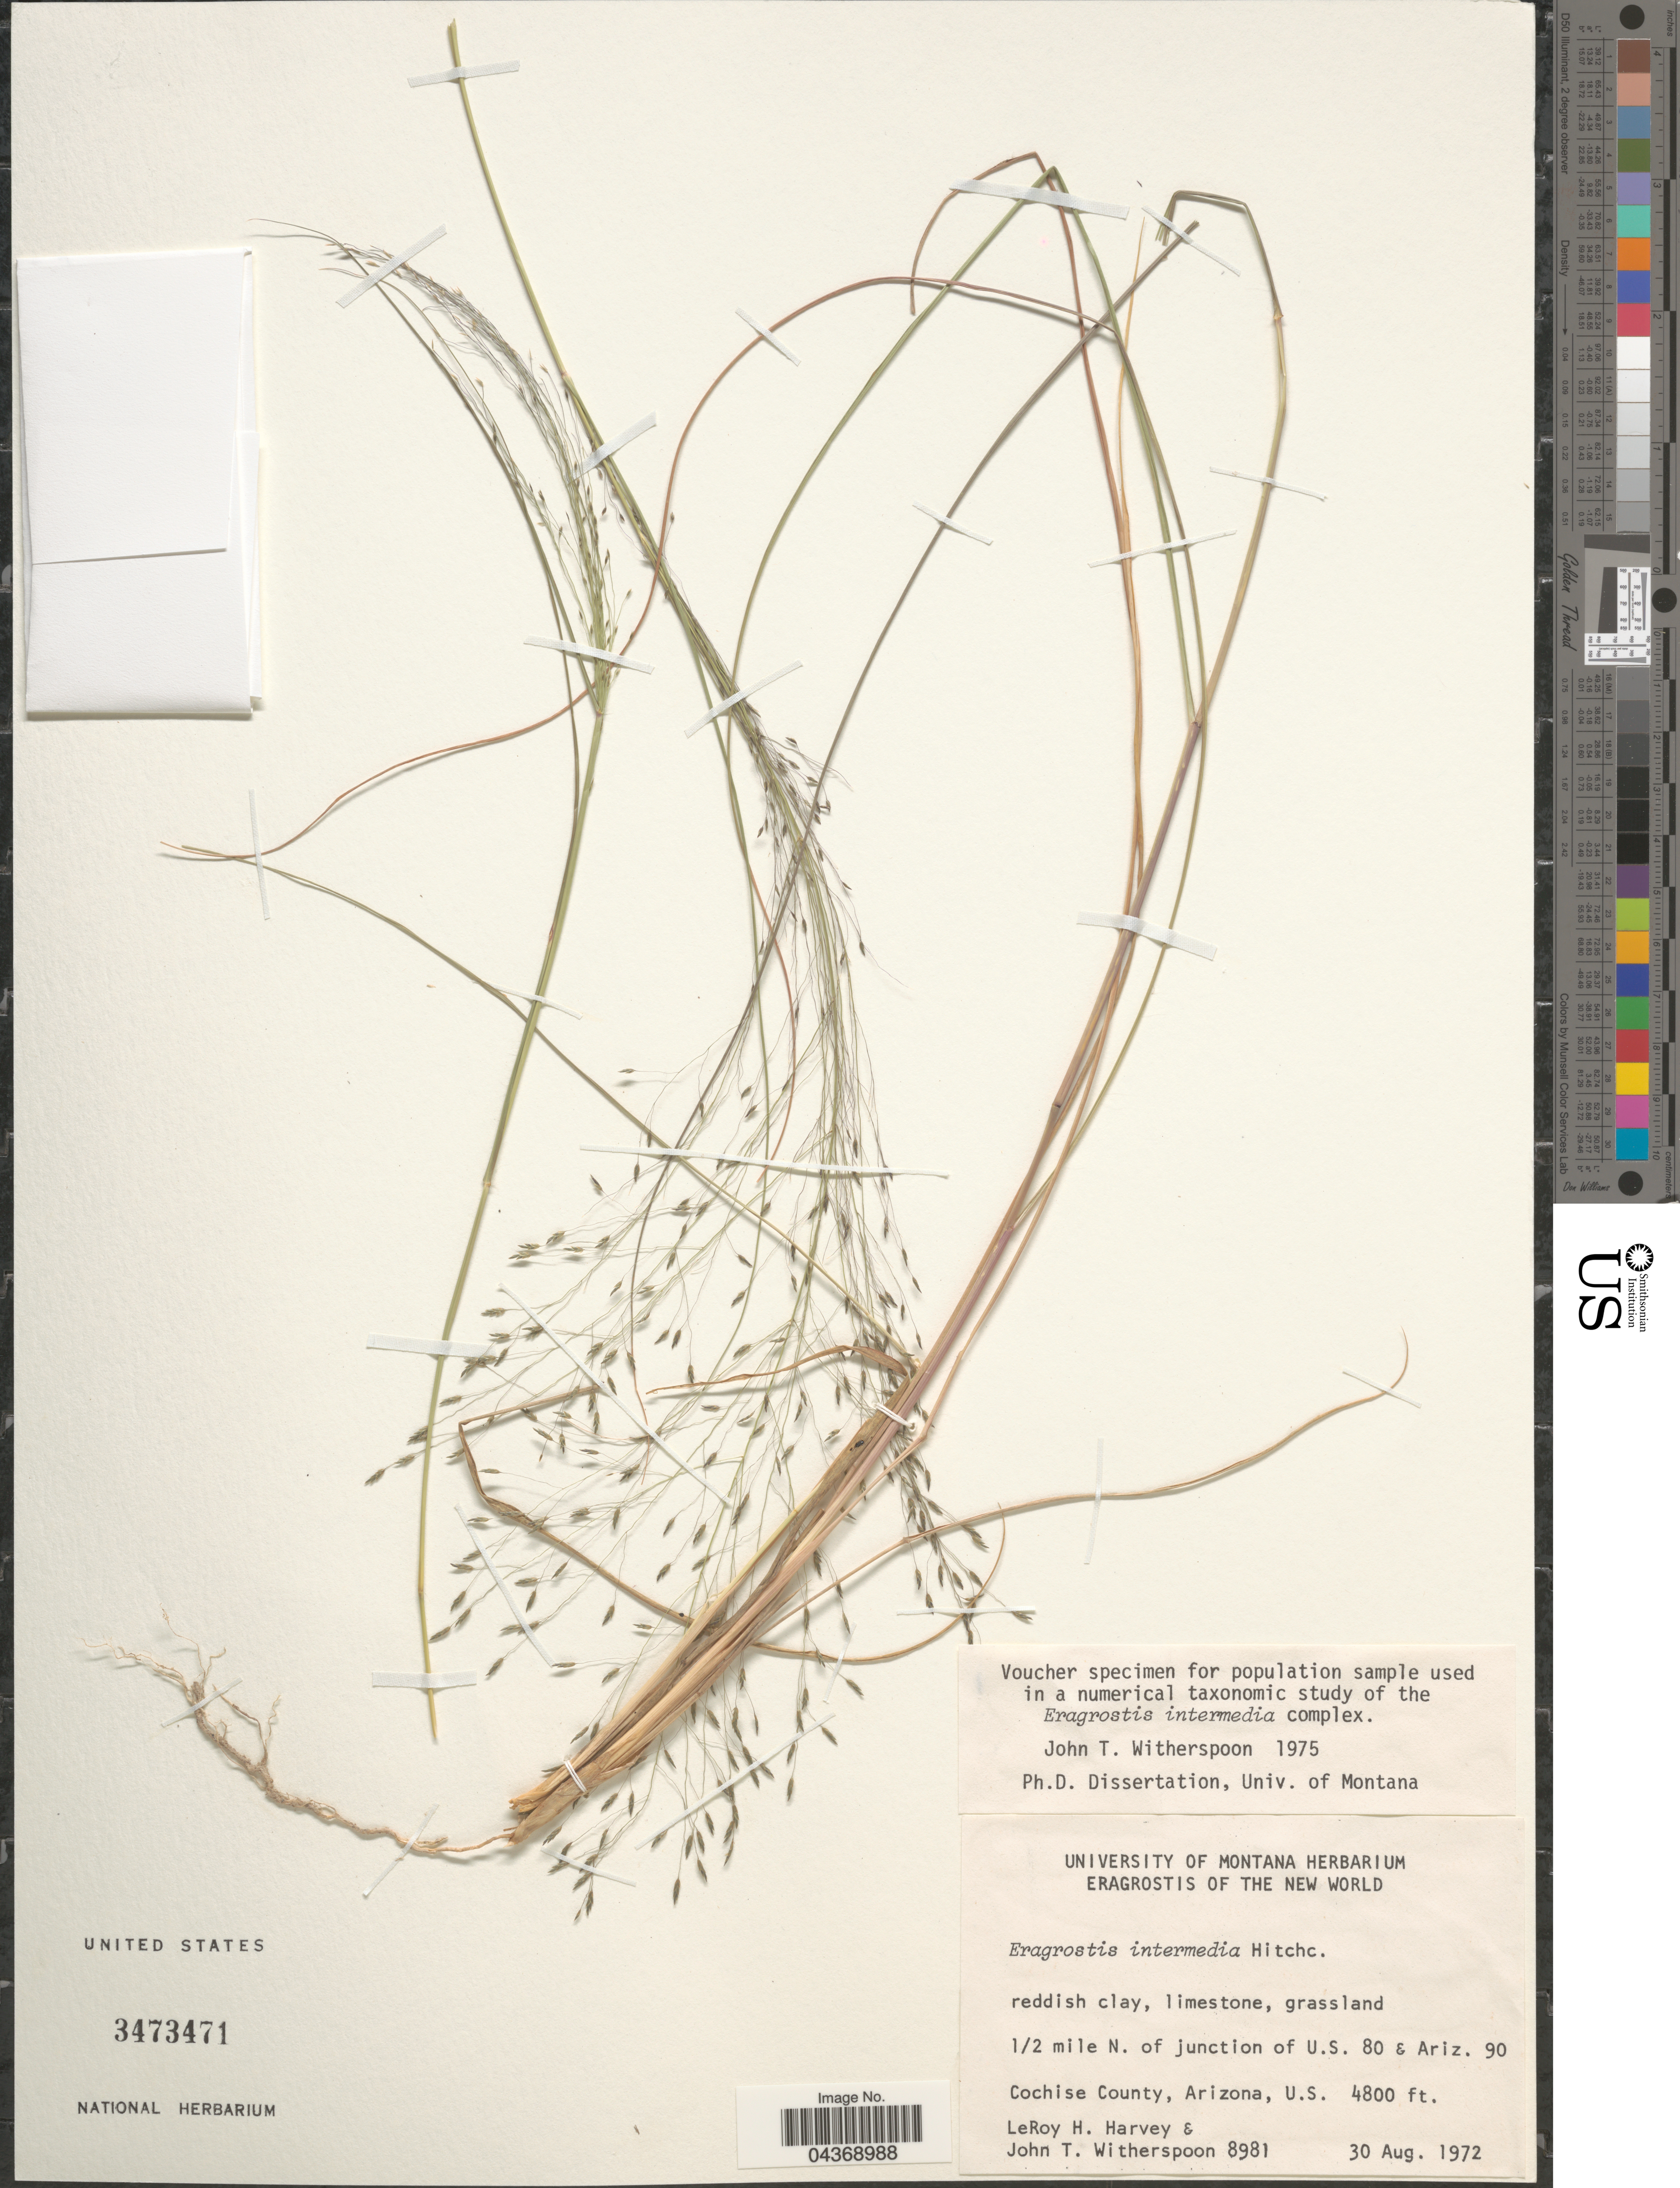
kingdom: Plantae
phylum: Tracheophyta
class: Liliopsida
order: Poales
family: Poaceae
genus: Eragrostis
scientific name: Eragrostis intermedia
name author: Hitchc.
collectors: L. H. Harvey & J. Witherspoon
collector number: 8981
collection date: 1972-08-30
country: United States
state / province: Arizona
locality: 1/2 mile N. of junction of U.S. 80 & Ariz. 90. Cochise County.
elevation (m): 1463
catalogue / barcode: US 3473471